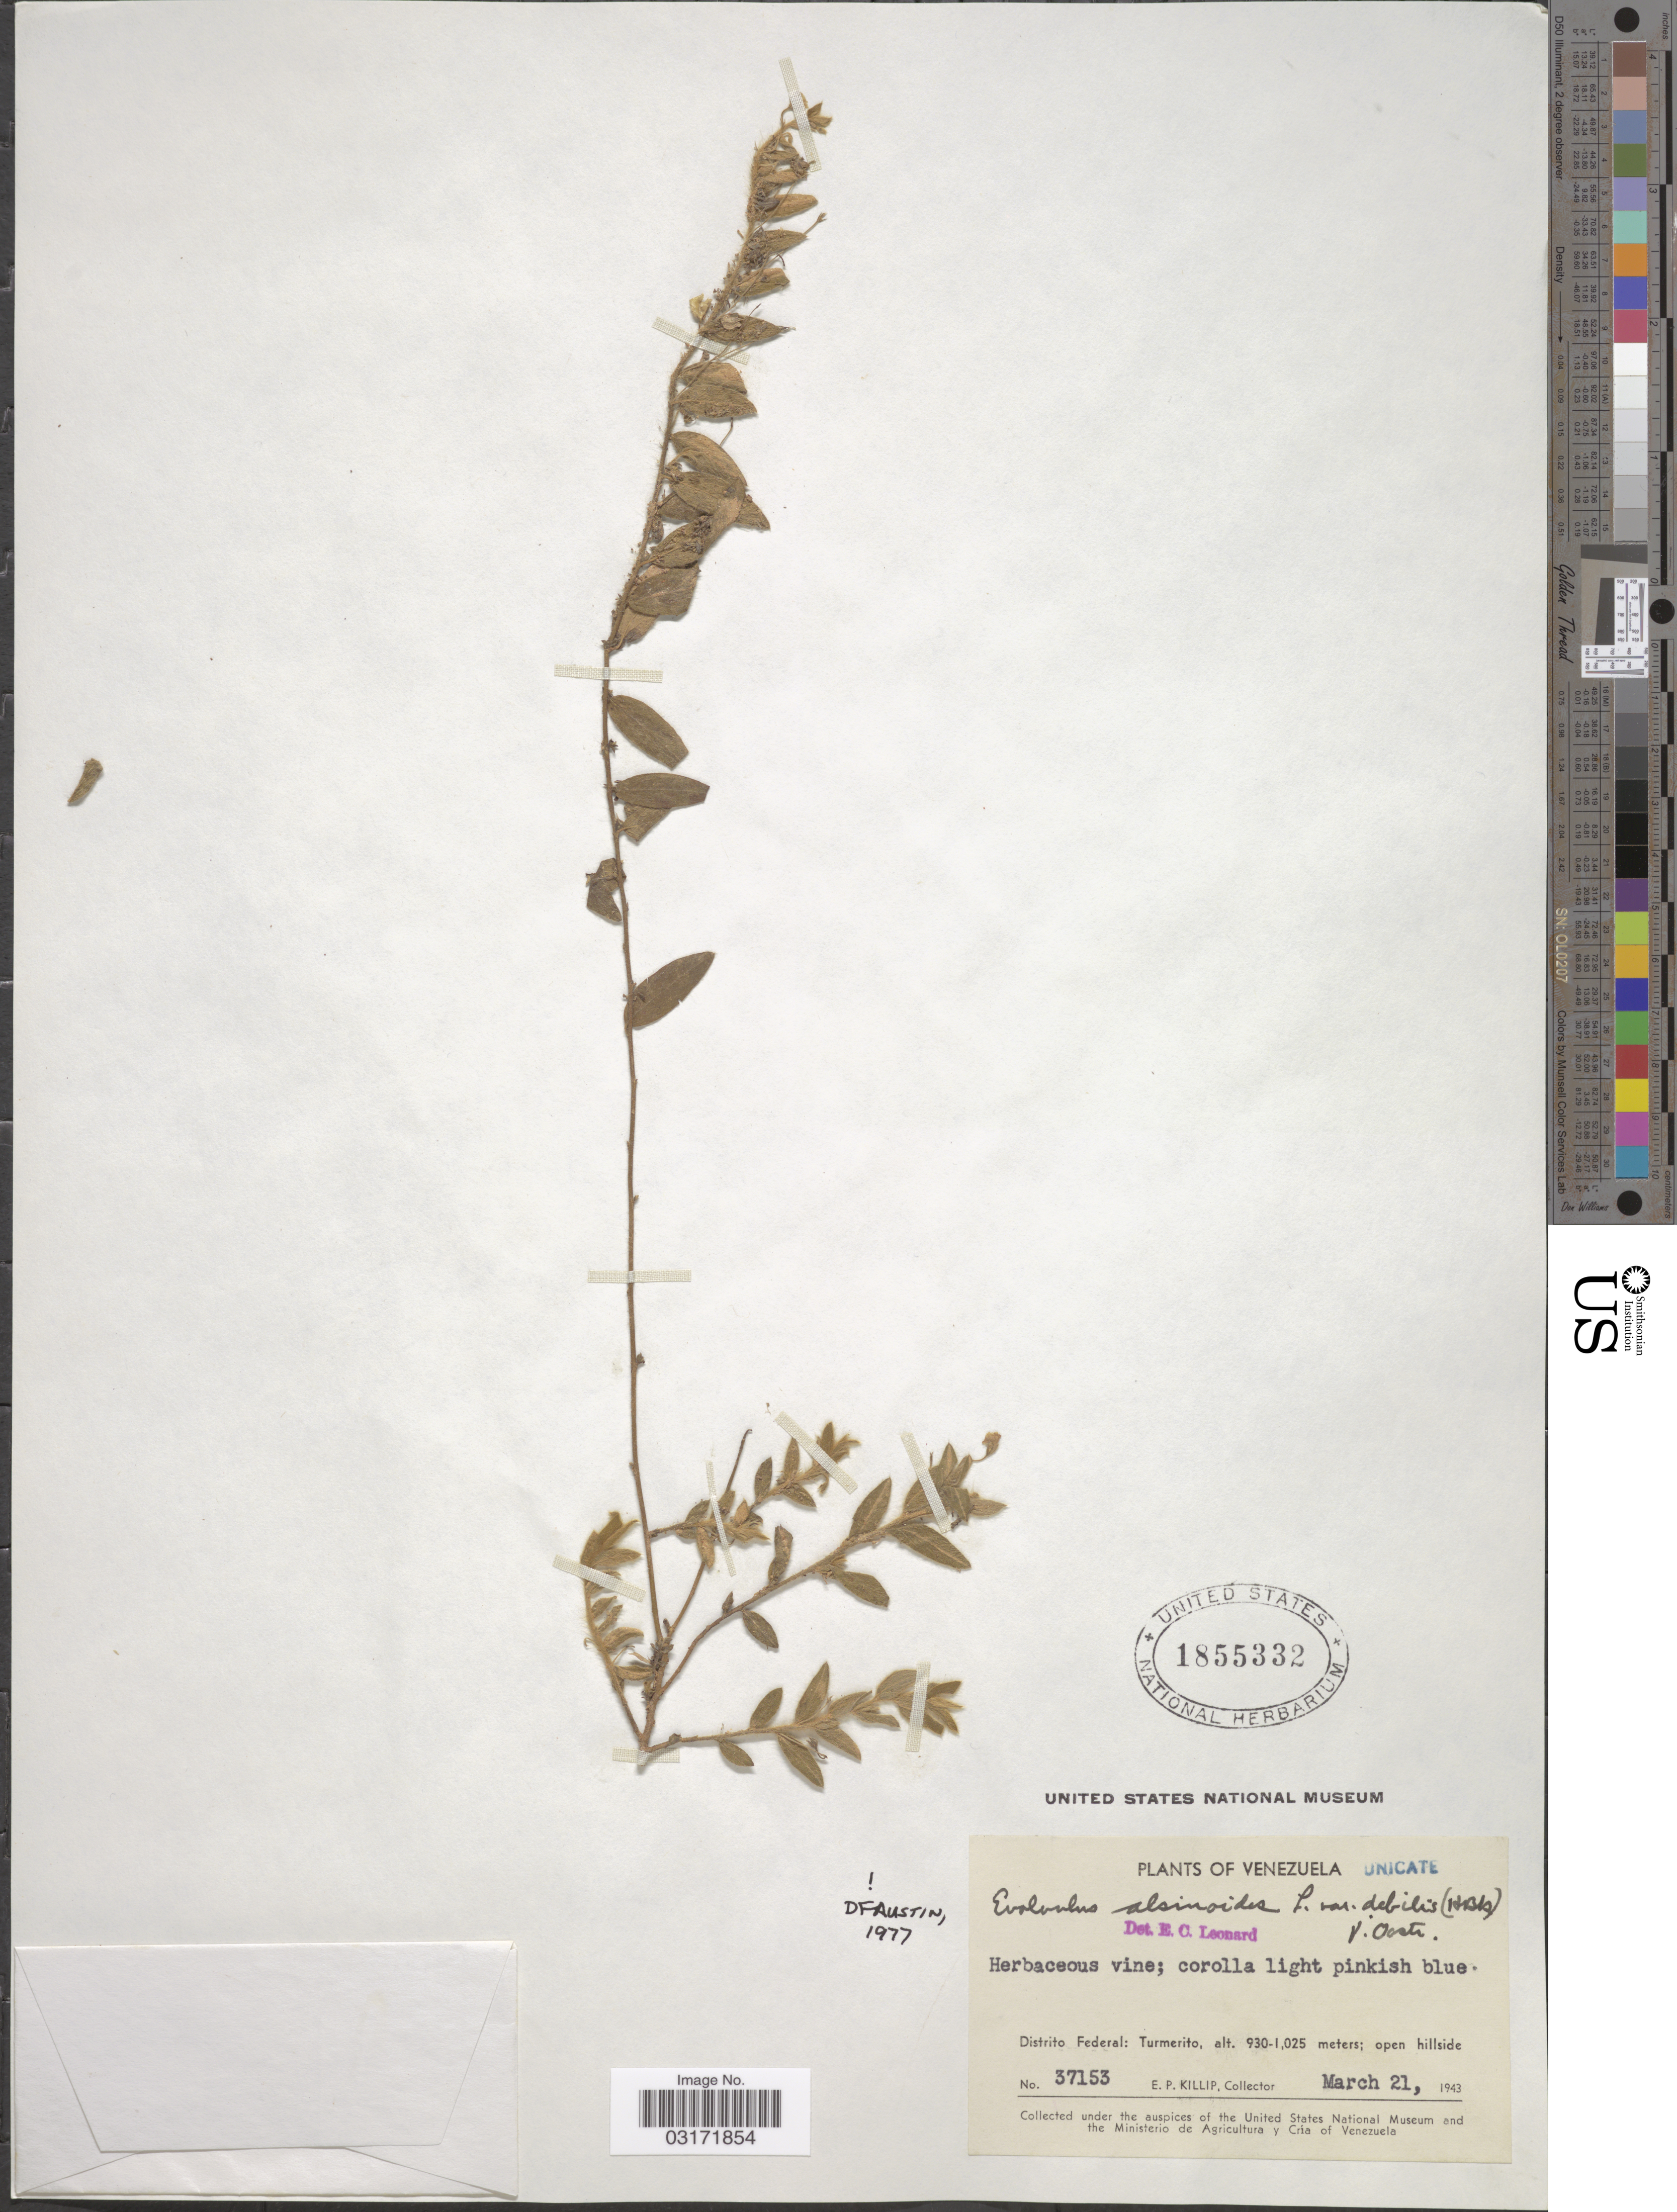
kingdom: Plantae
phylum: Tracheophyta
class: Magnoliopsida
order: Solanales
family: Convolvulaceae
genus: Evolvulus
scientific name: Evolvulus alsinoides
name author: (L.) L.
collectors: E. P. Killip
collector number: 37153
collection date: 1943-03-21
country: Venezuela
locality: Distrito Federal: Turmerito.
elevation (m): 930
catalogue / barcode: US 1855332